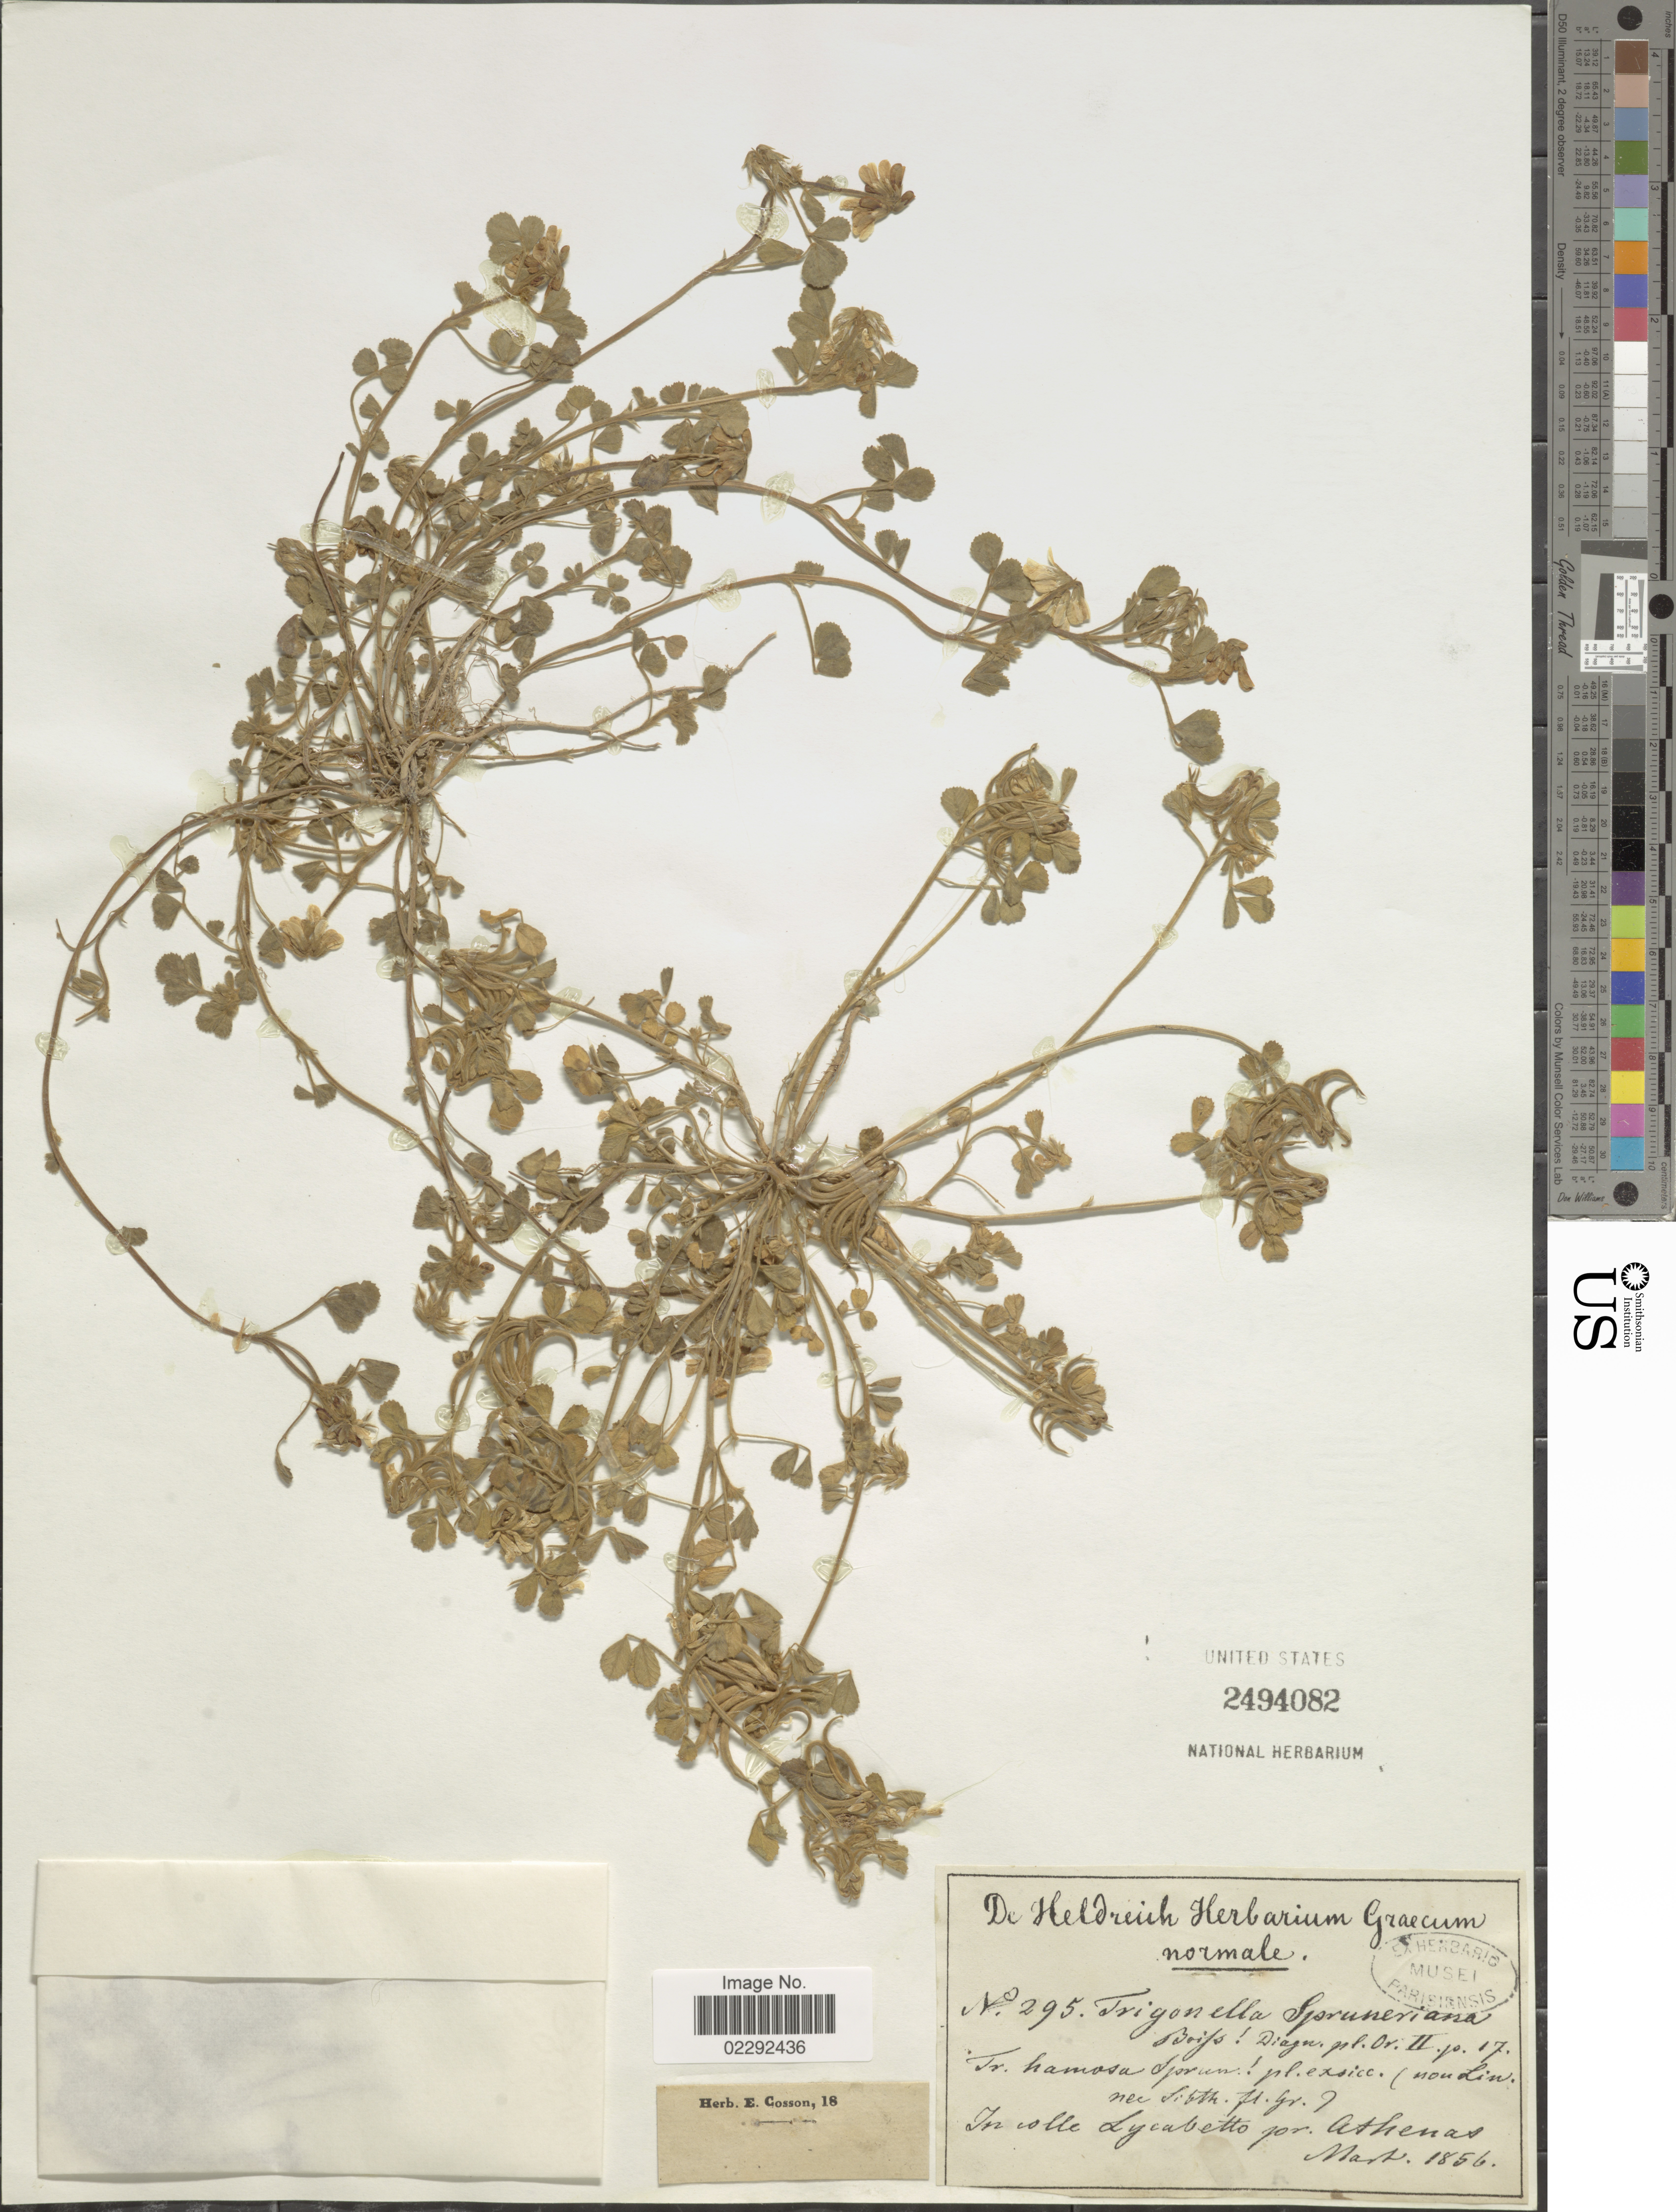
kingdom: Plantae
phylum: Tracheophyta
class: Magnoliopsida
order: Fabales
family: Fabaceae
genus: Trigonella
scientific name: Trigonella spruneriana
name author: Boiss.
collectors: ex herb. De Heldreich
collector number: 295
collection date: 1856-03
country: Greece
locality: In colle Lycabetto pr. Athenas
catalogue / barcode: US 2494082